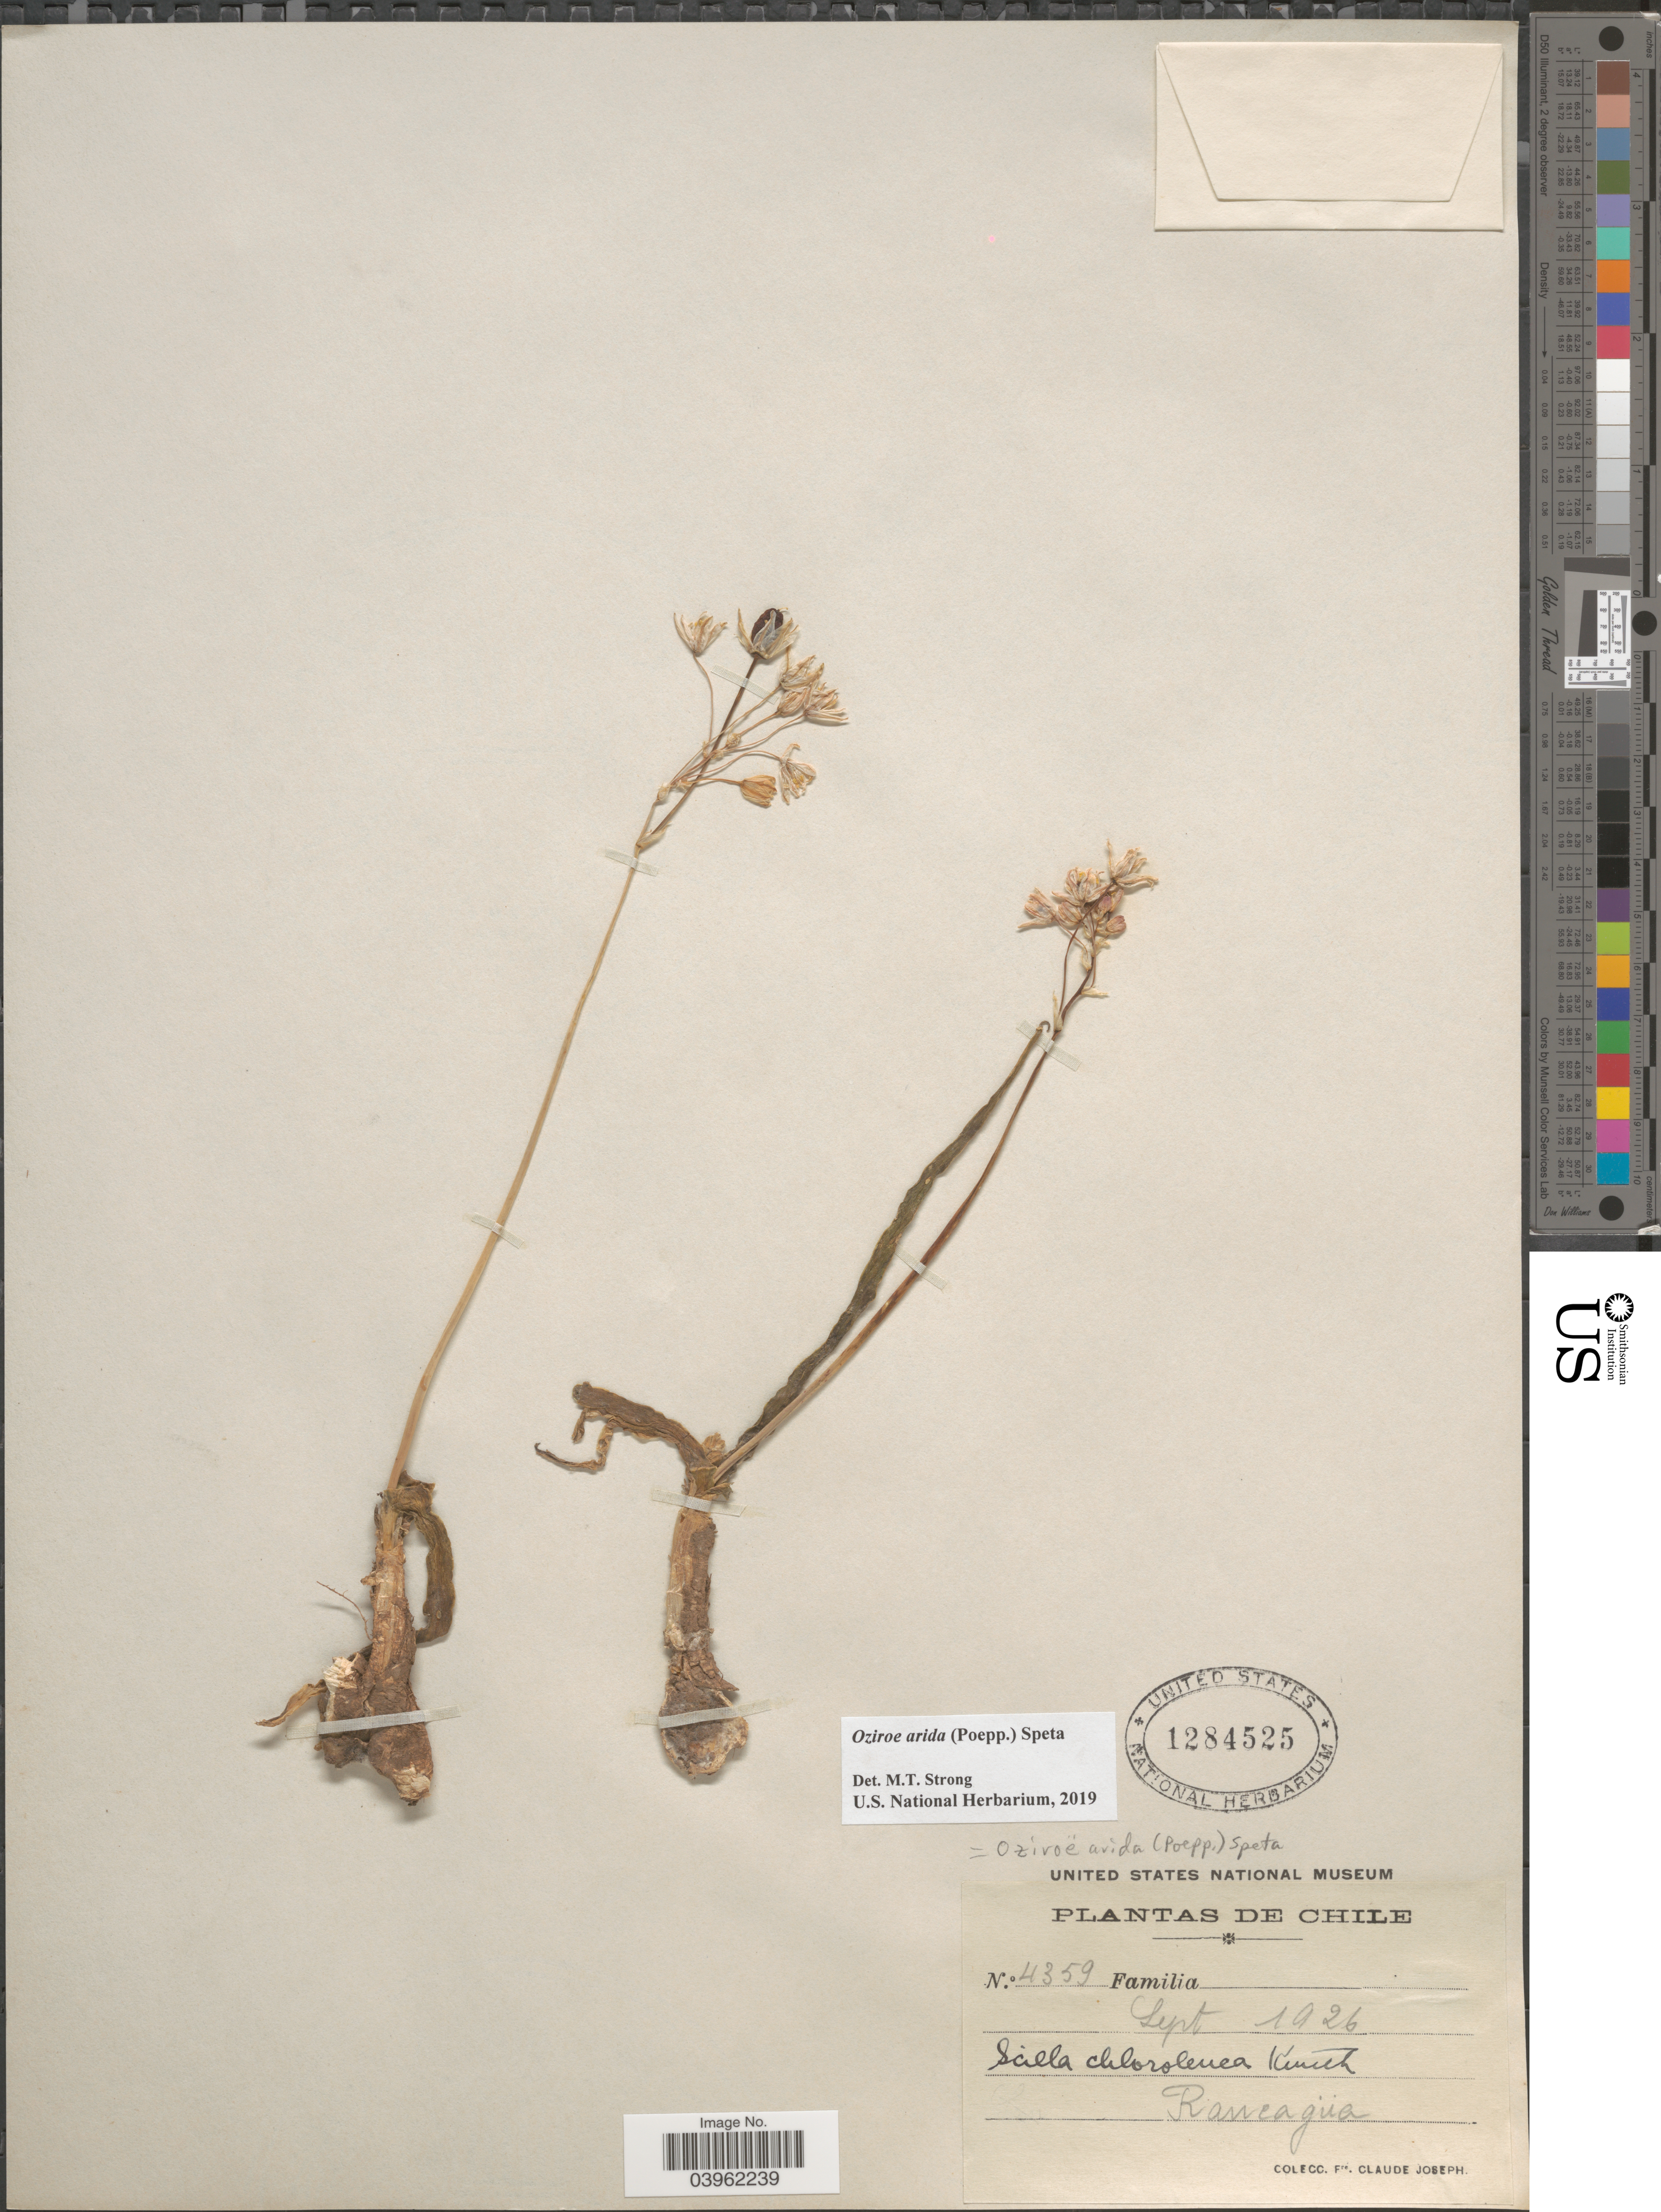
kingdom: Plantae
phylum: Tracheophyta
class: Liliopsida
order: Asparagales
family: Asparagaceae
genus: Oziroe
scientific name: Oziroë arida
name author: (Poepp.) Speta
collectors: Bro. Claude-Joseph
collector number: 4359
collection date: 1926-09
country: Chile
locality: Rancagüa.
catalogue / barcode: US 1284525